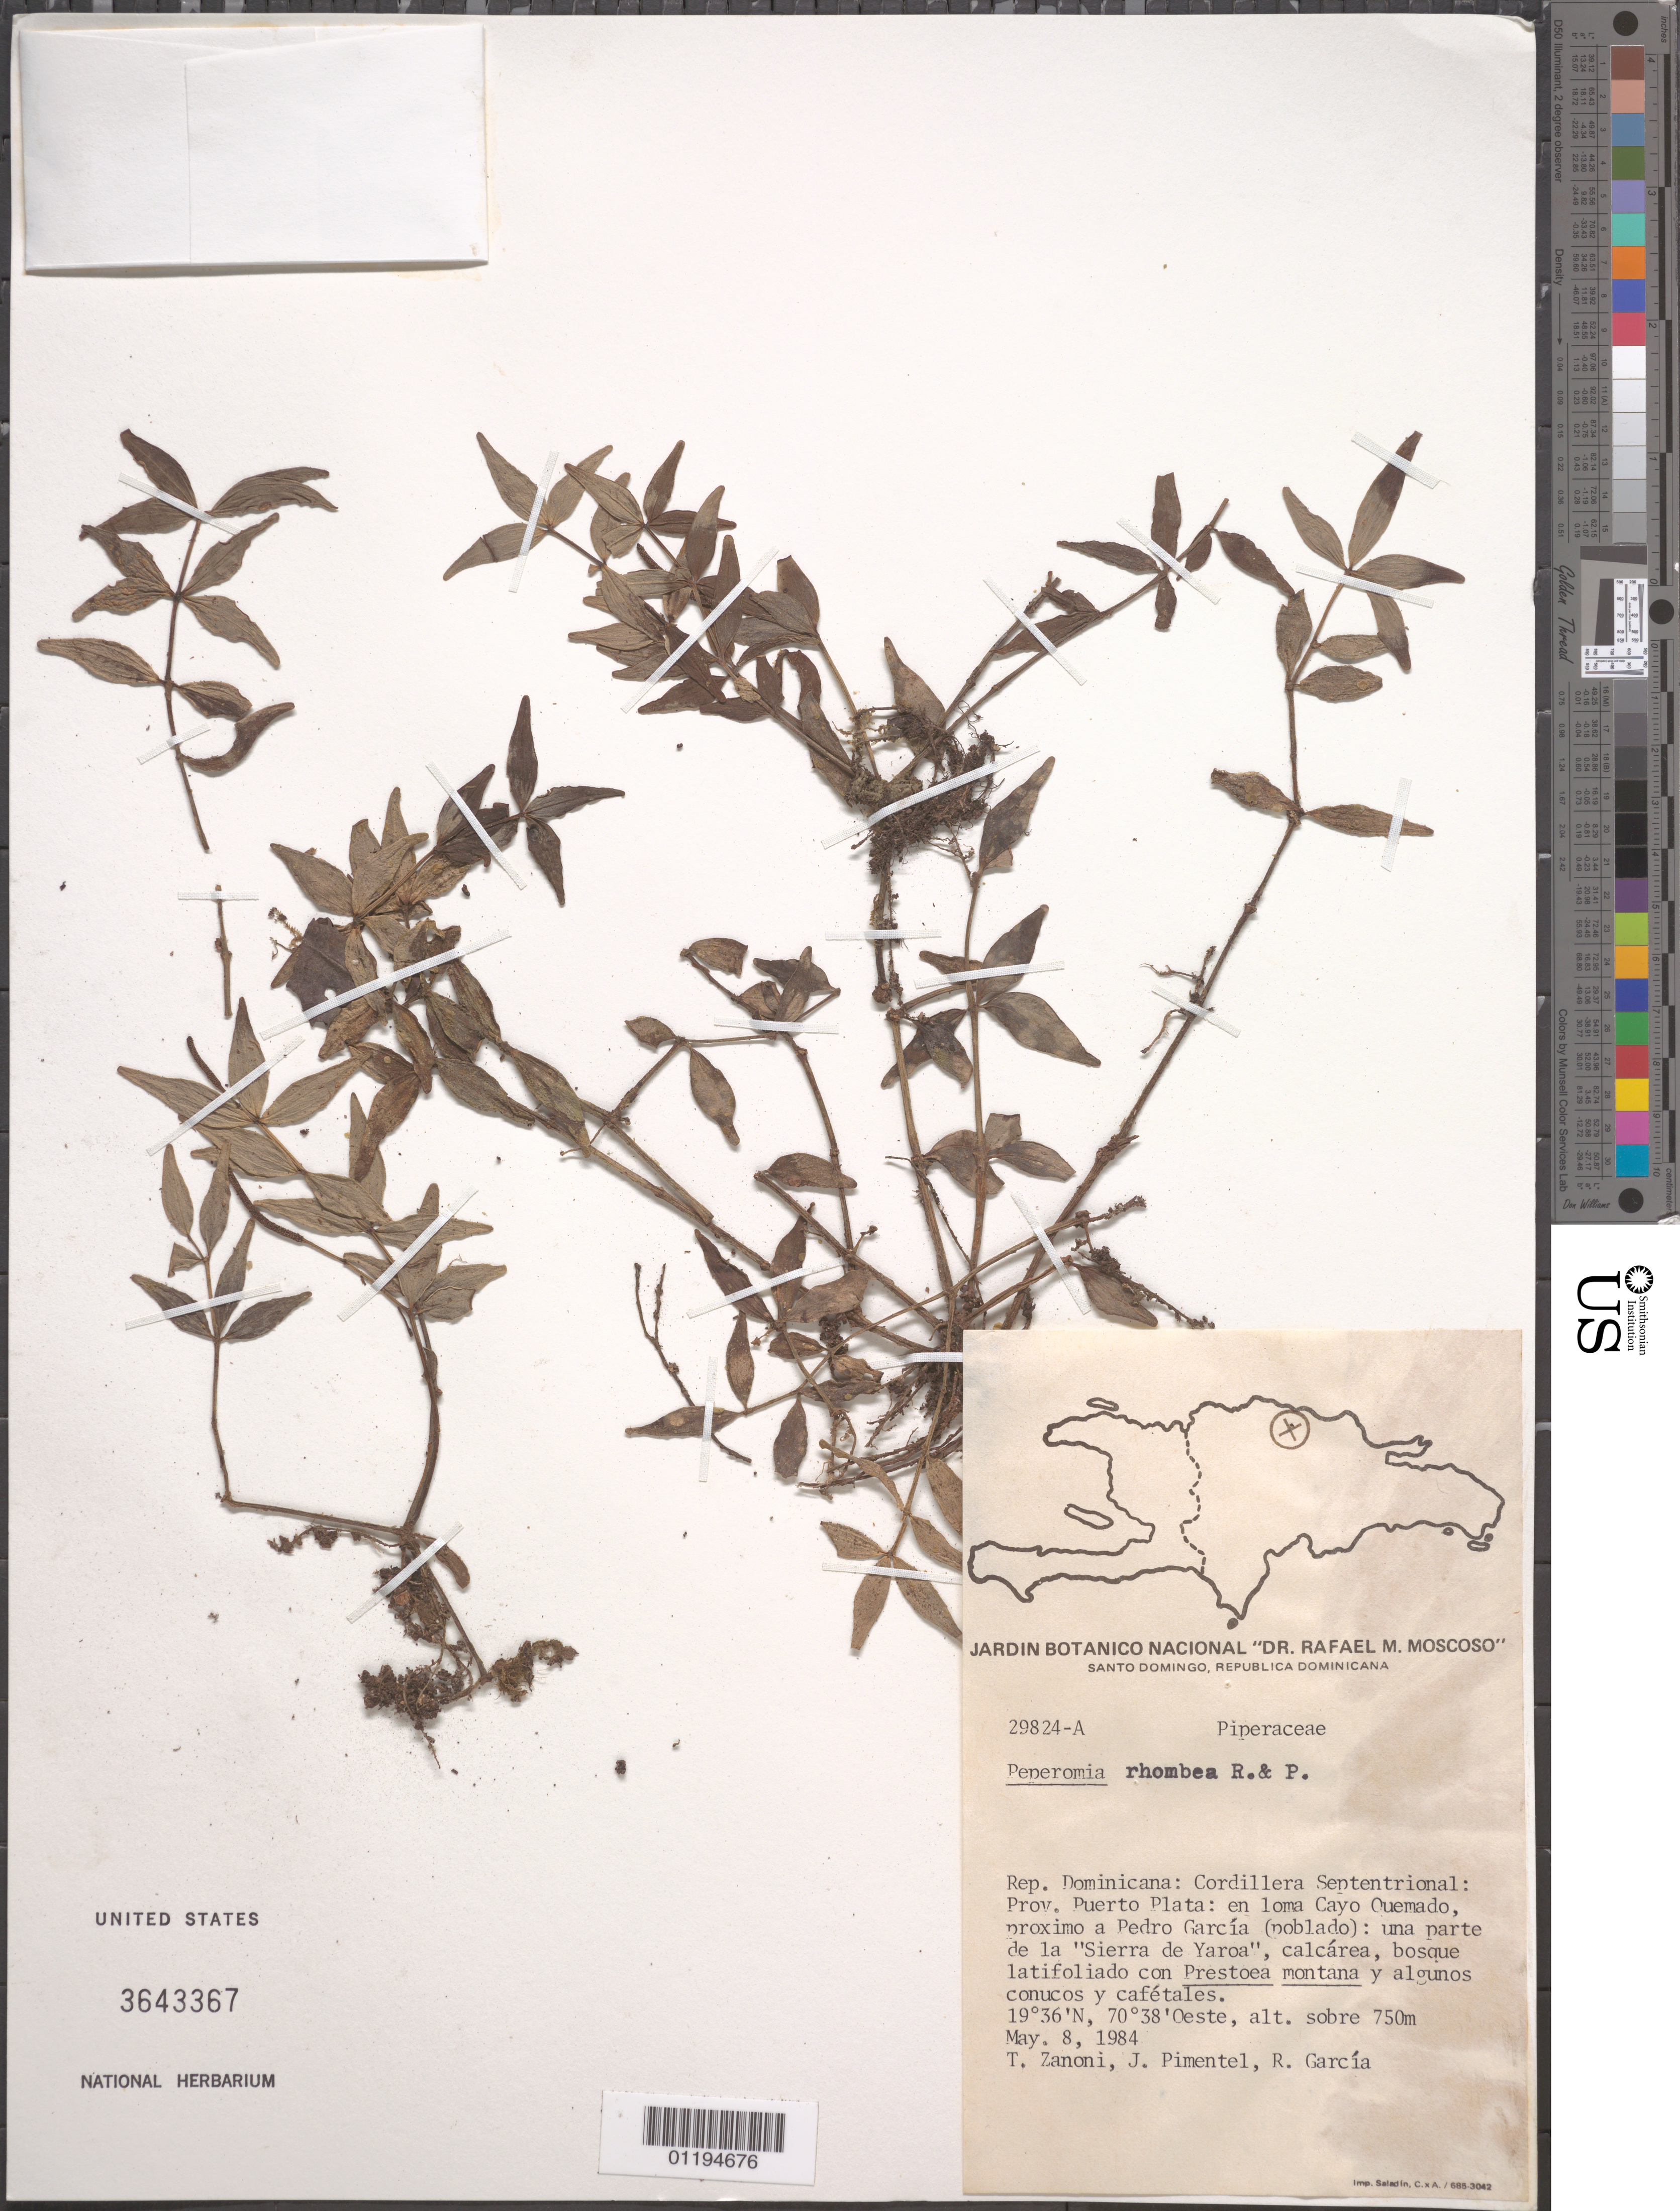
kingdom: Plantae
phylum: Tracheophyta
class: Magnoliopsida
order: Piperales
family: Piperaceae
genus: Peperomia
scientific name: Peperomia rhombea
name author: Ruiz & Pav.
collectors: T. A. Zanoni, J. Pimental & R. Garcia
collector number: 29824-A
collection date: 1984-05-08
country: Dominican Republic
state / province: Puerto Plata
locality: on Loma Cayo Quemado near Pedro Garcia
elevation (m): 750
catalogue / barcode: US 3643367